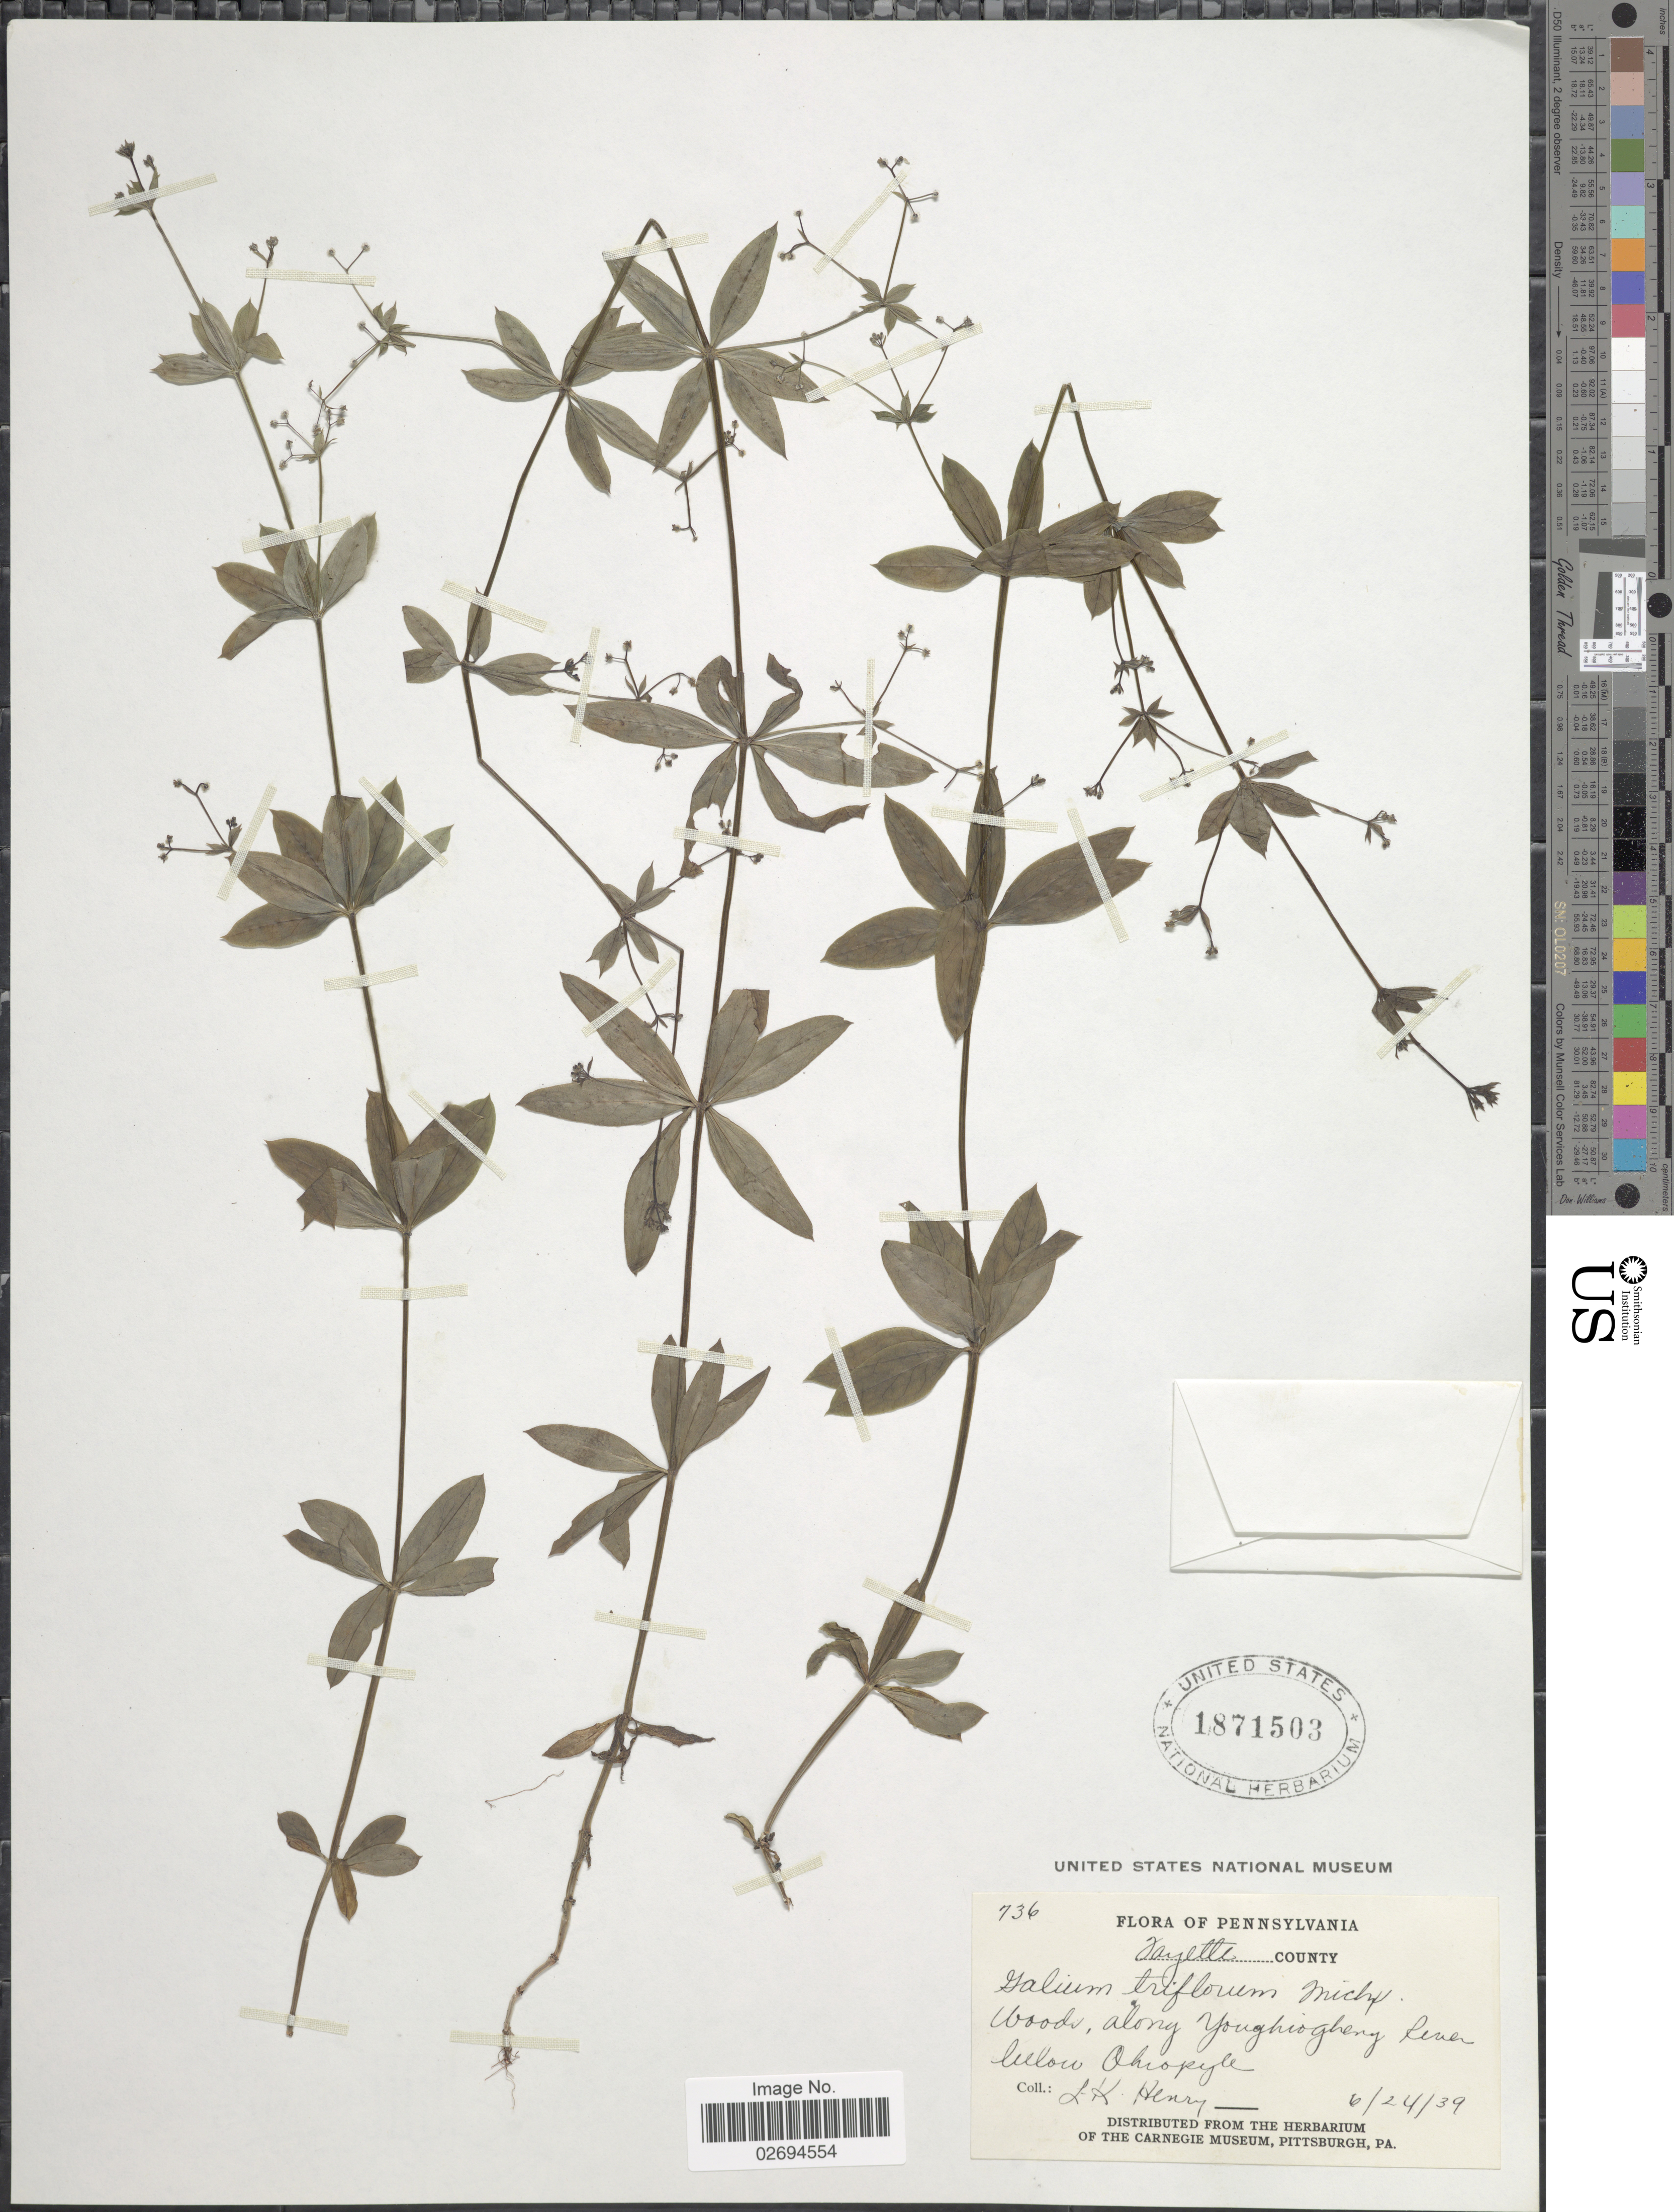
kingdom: Plantae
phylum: Tracheophyta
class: Magnoliopsida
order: Gentianales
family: Rubiaceae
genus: Galium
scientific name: Galium triflorum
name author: Michx.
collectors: L. K. Henry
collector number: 736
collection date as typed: Transcribed d/m/y: 24/6/39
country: United States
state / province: Pennsylvania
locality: Fayette County. Along Youghiogheny River below Ohiopyle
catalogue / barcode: US 1871503